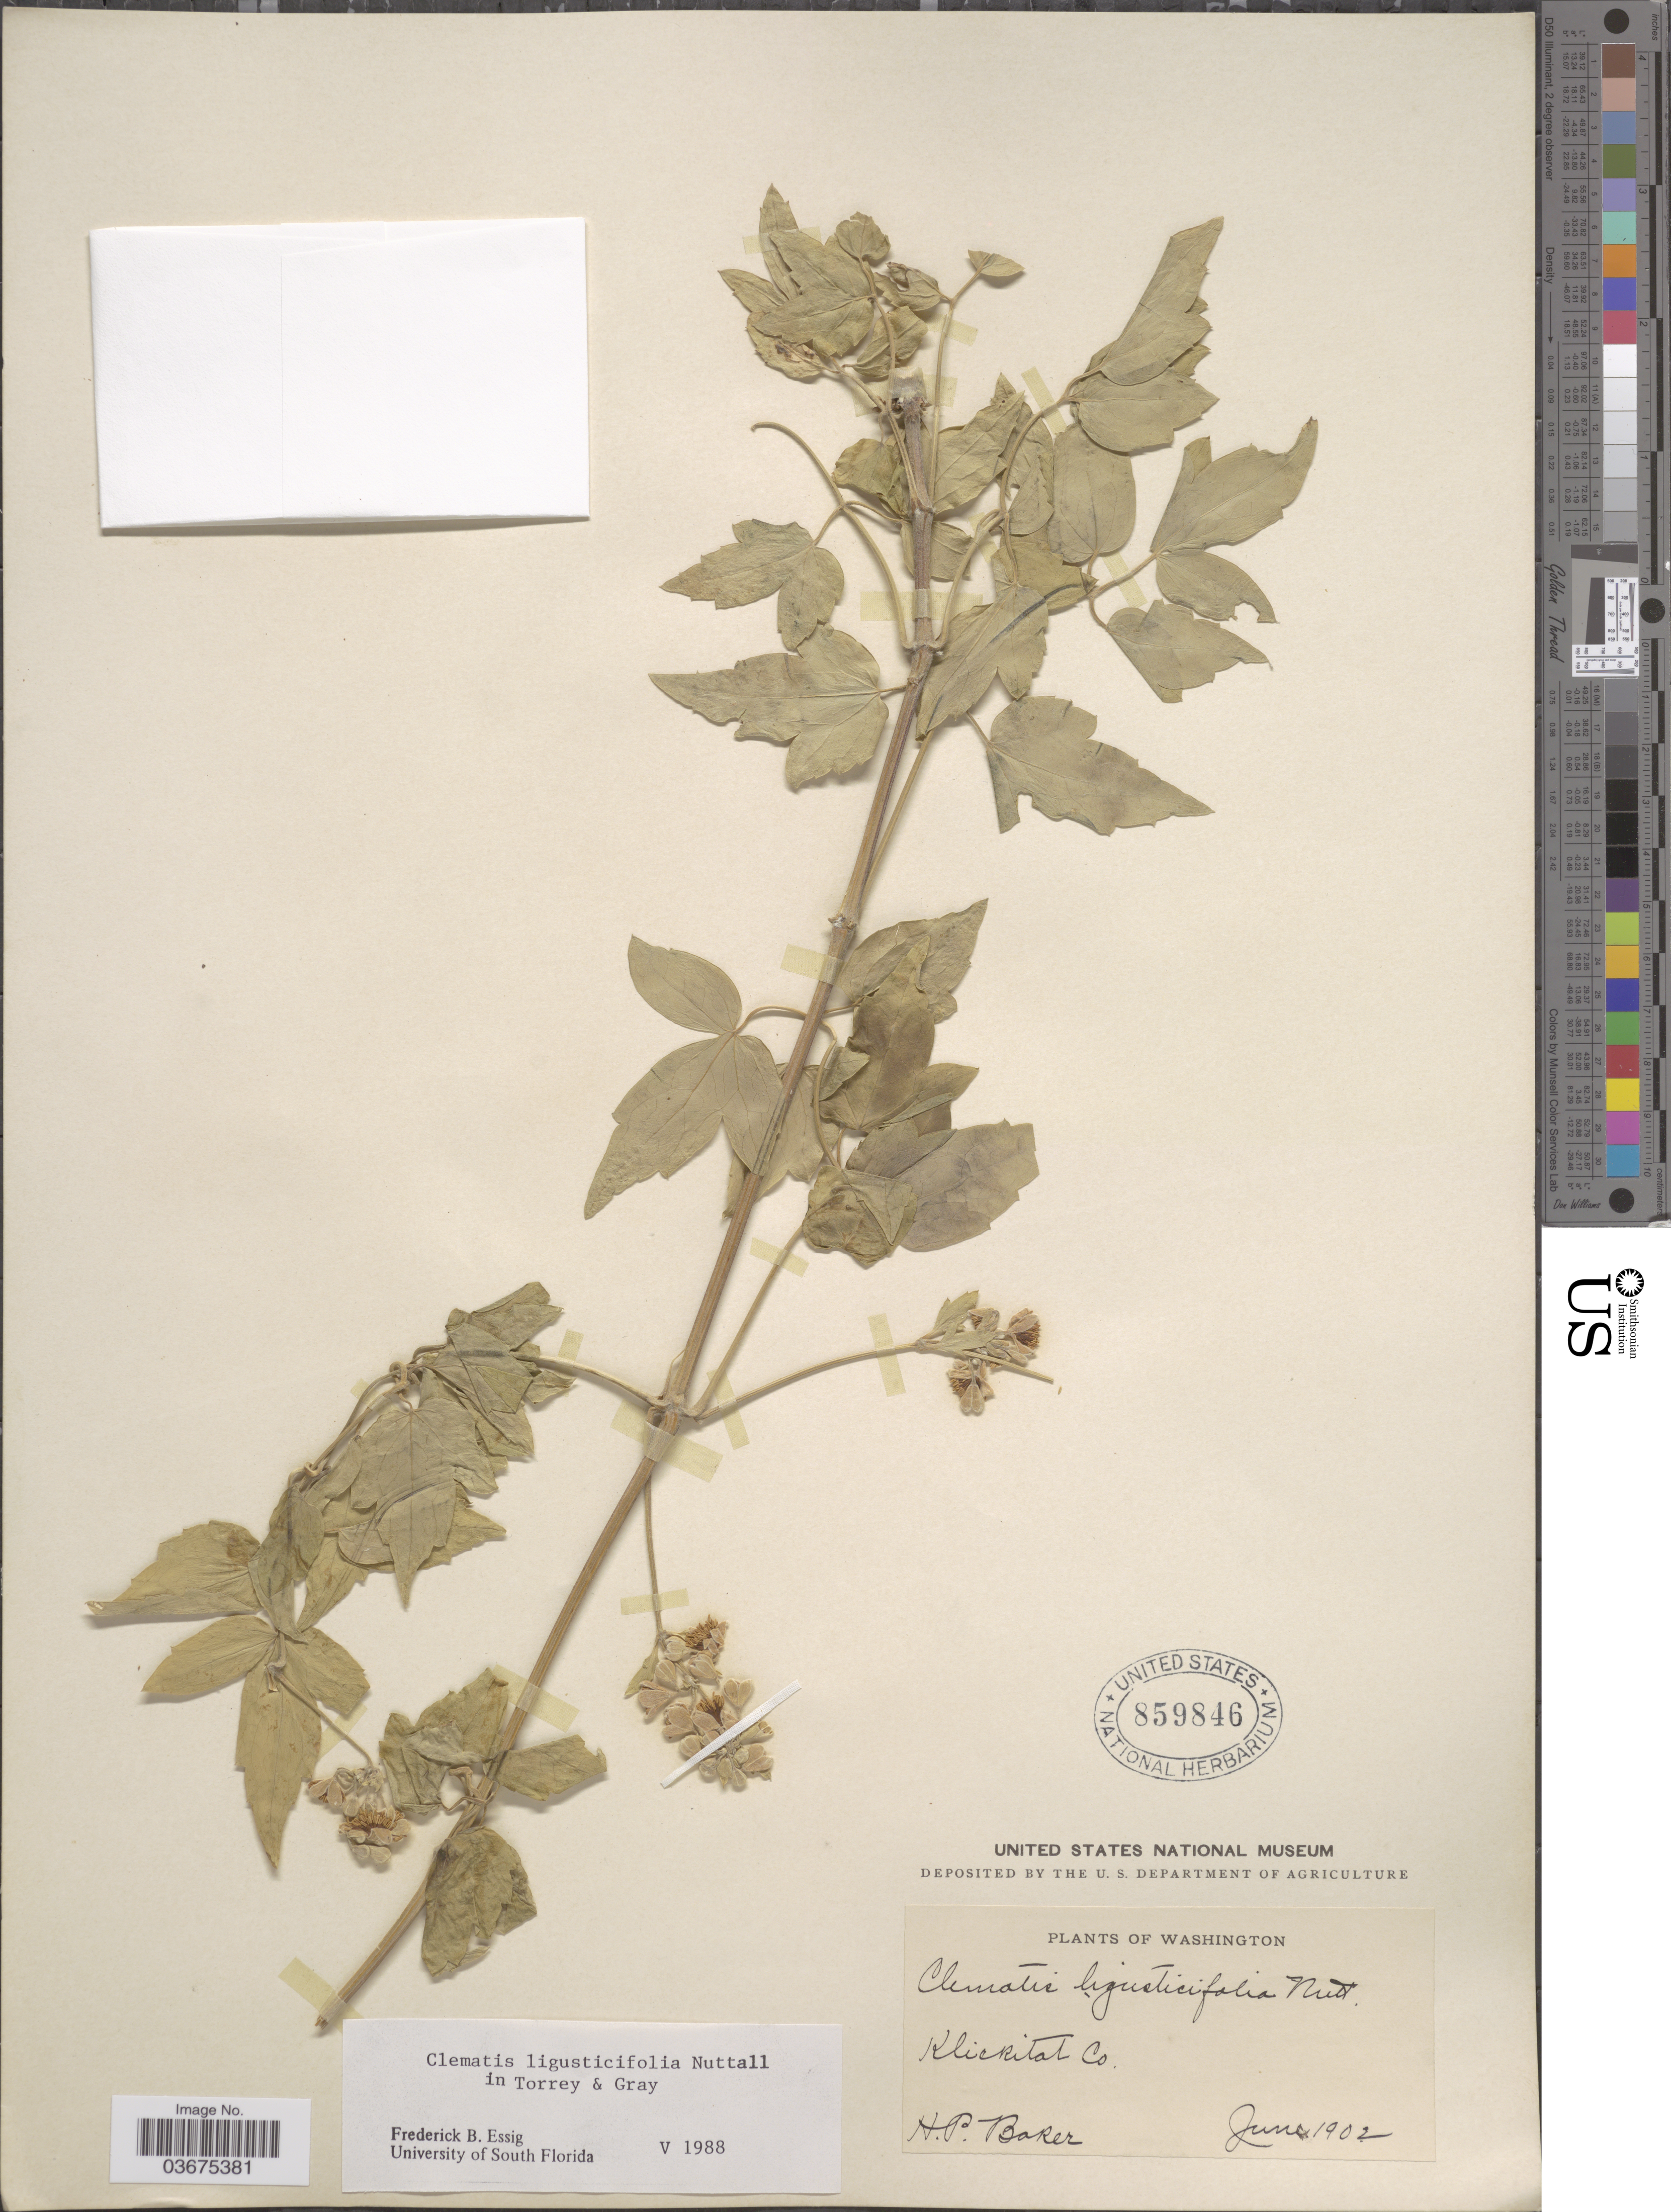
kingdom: Plantae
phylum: Tracheophyta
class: Magnoliopsida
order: Ranunculales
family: Ranunculaceae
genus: Clematis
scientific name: Clematis ligusticifolia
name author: Nutt.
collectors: H. P. Baker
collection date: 1902-06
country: United States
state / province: Washington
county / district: Klickitat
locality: Klickitat Co.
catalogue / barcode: US 859846